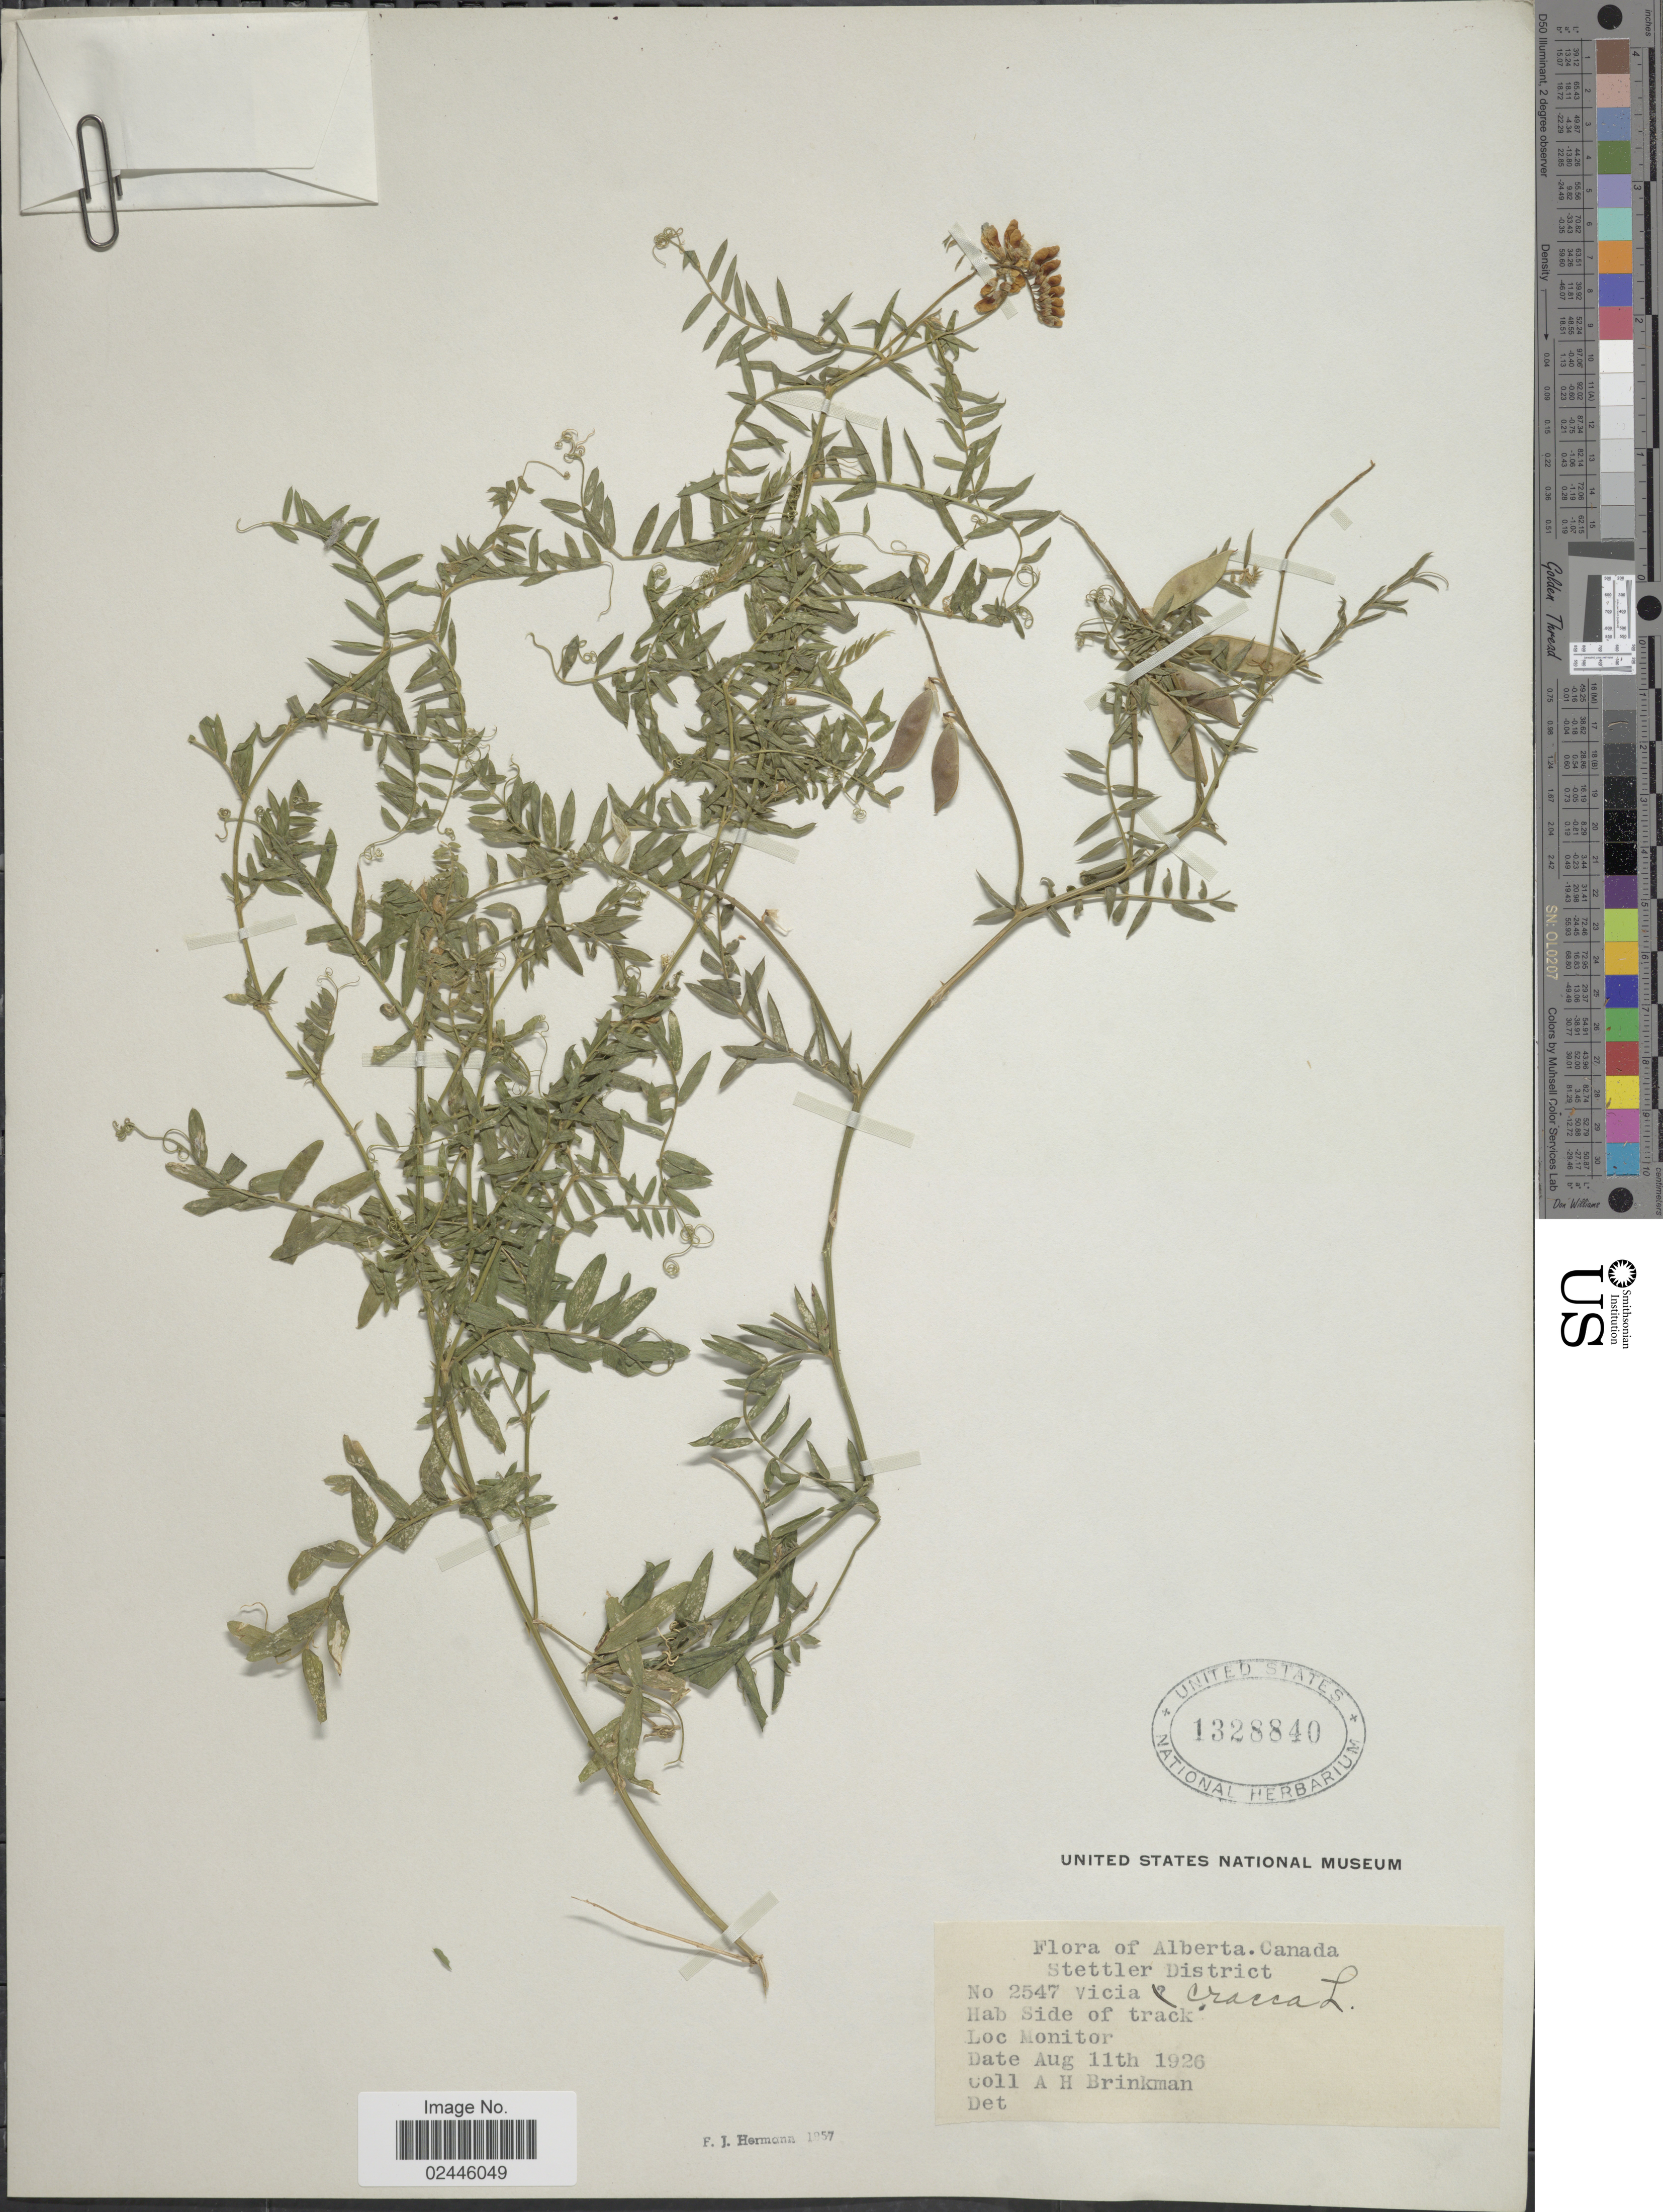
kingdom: Plantae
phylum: Tracheophyta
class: Magnoliopsida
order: Fabales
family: Fabaceae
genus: Vicia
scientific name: Vicia cracca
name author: L.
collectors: A. Brinkman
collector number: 2547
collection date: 1926-08-11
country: Canada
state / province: Alberta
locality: Stettler District, side of track, Monitor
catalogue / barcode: US 1328840